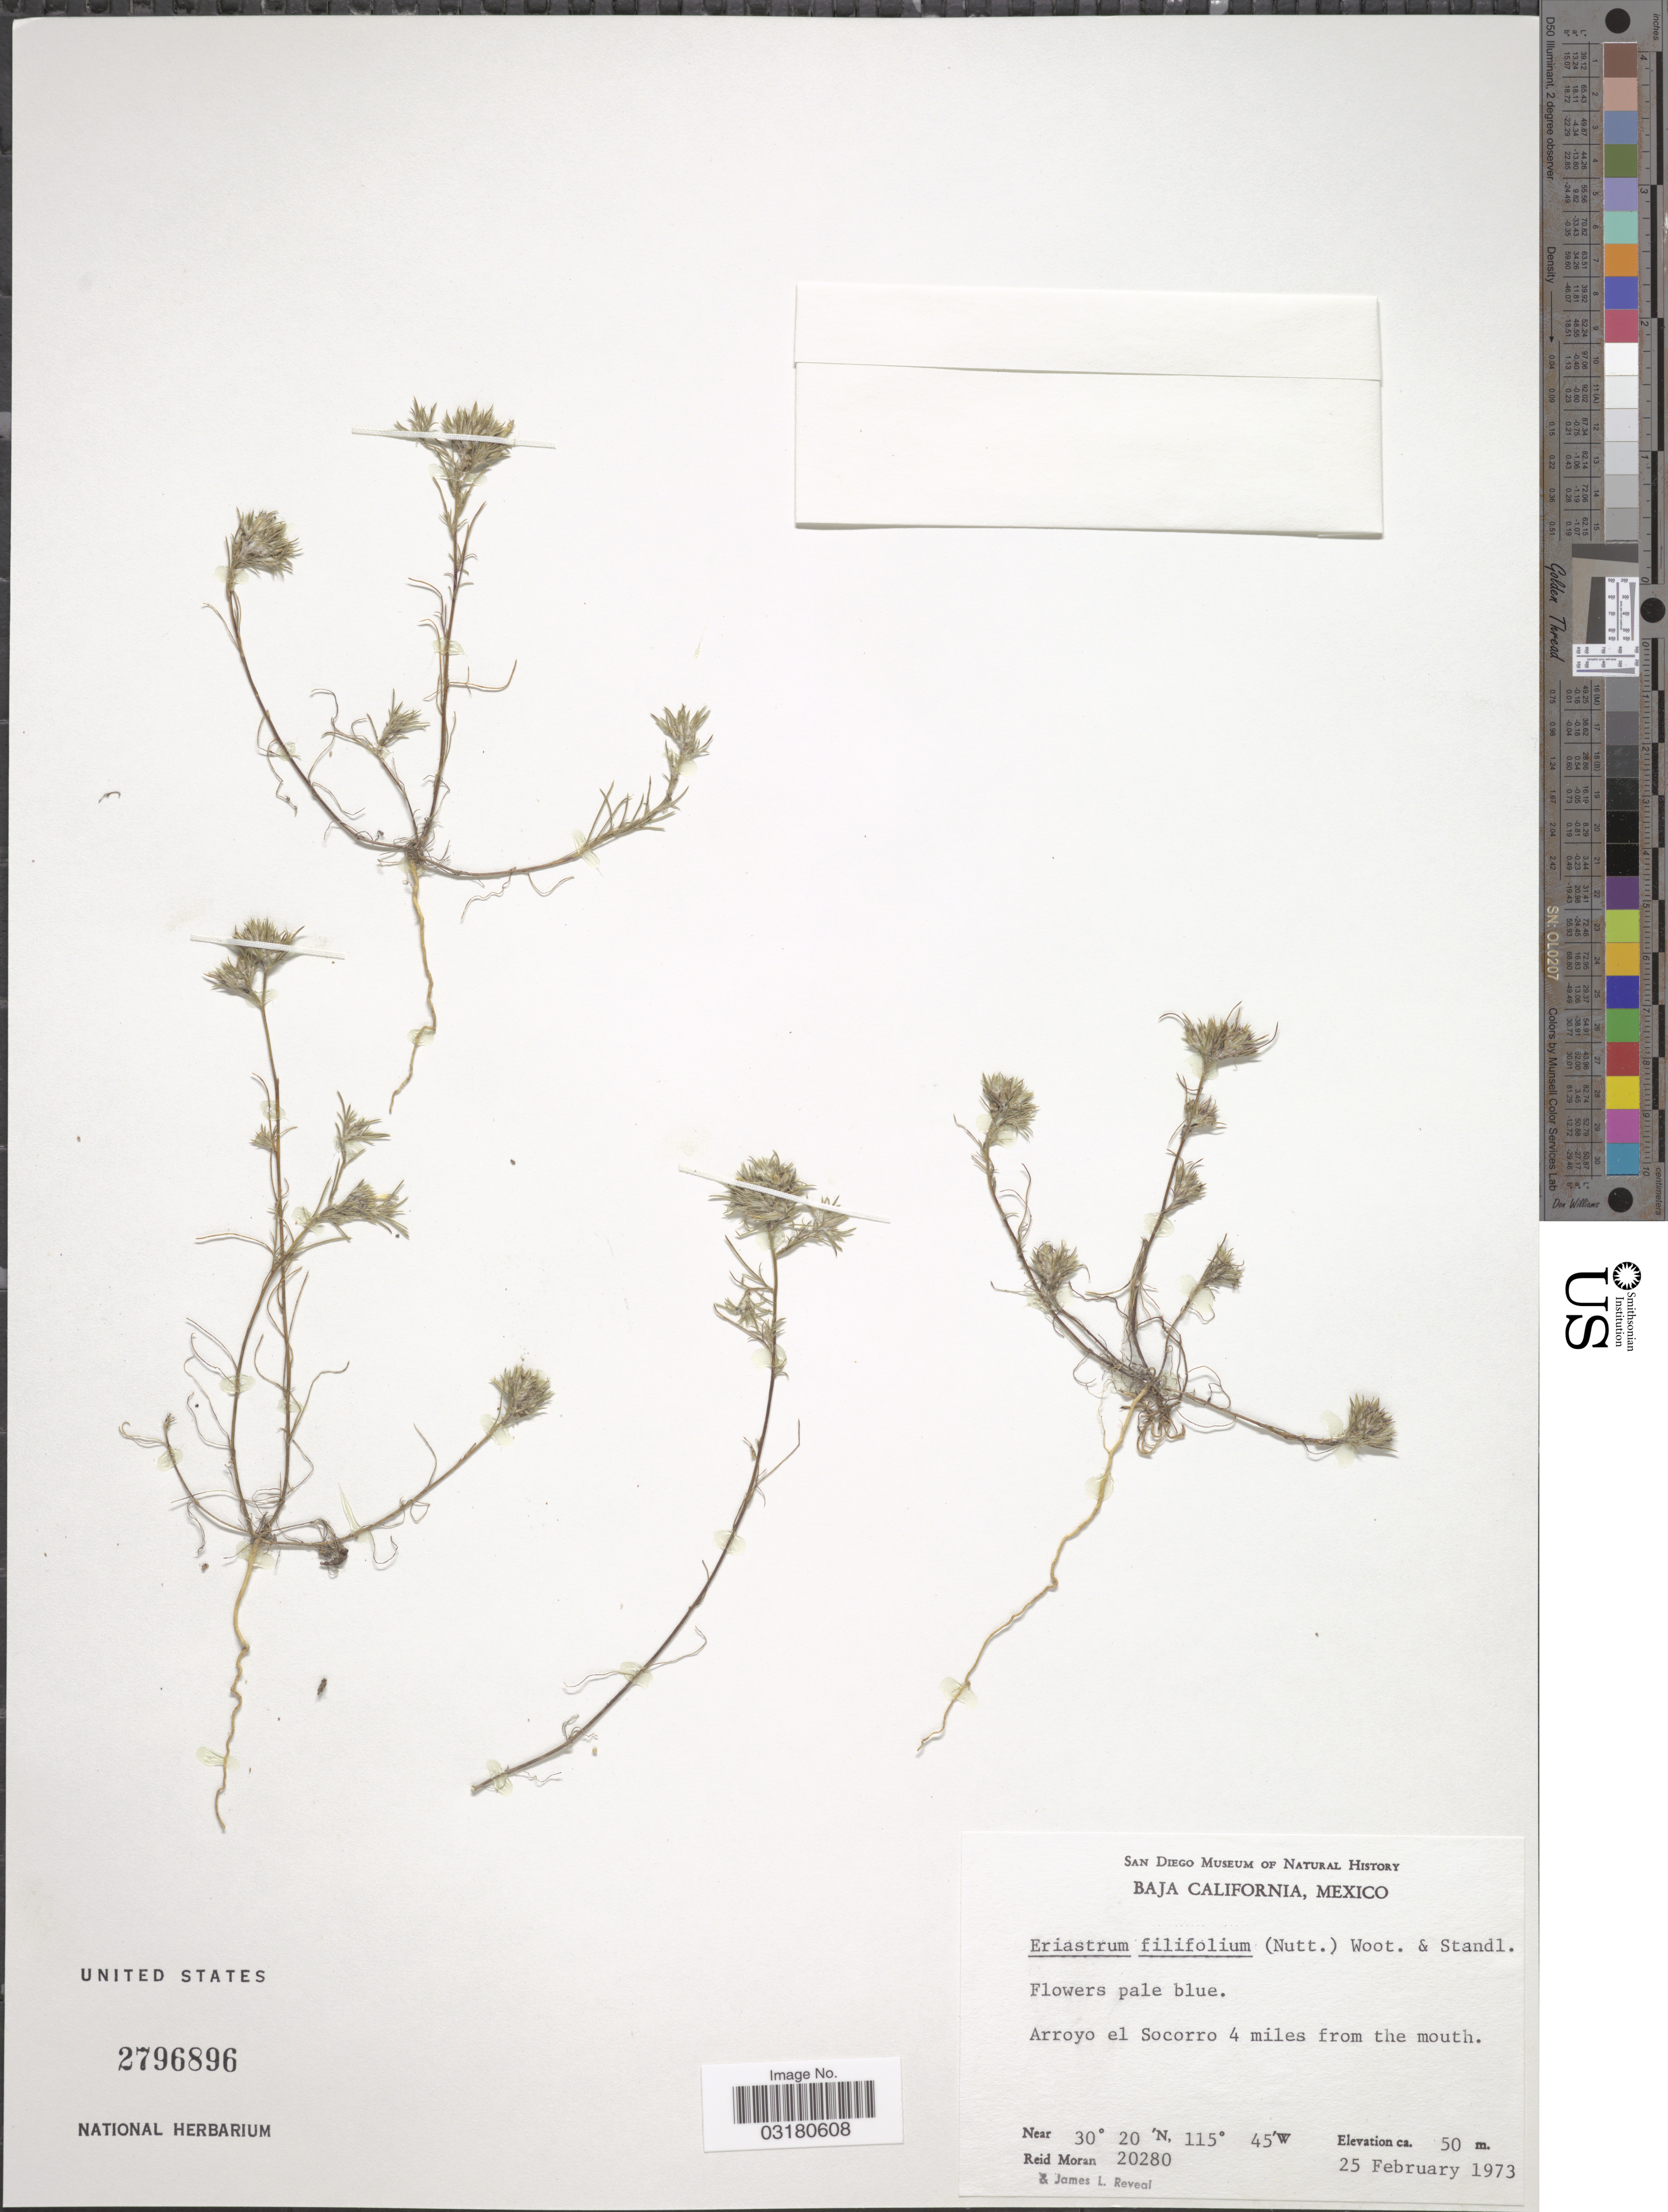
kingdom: Plantae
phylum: Tracheophyta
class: Magnoliopsida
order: Ericales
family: Polemoniaceae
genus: Eriastrum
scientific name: Eriastrum filifolium (Nutt.) Wooton & Standl.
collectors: R. Moran & J. L. Reveal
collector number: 20280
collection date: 1973-02-25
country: Mexico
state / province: Baja California Norte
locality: Arroyo el Socorro 4 miles from the mouth.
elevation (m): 50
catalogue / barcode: US 2796896